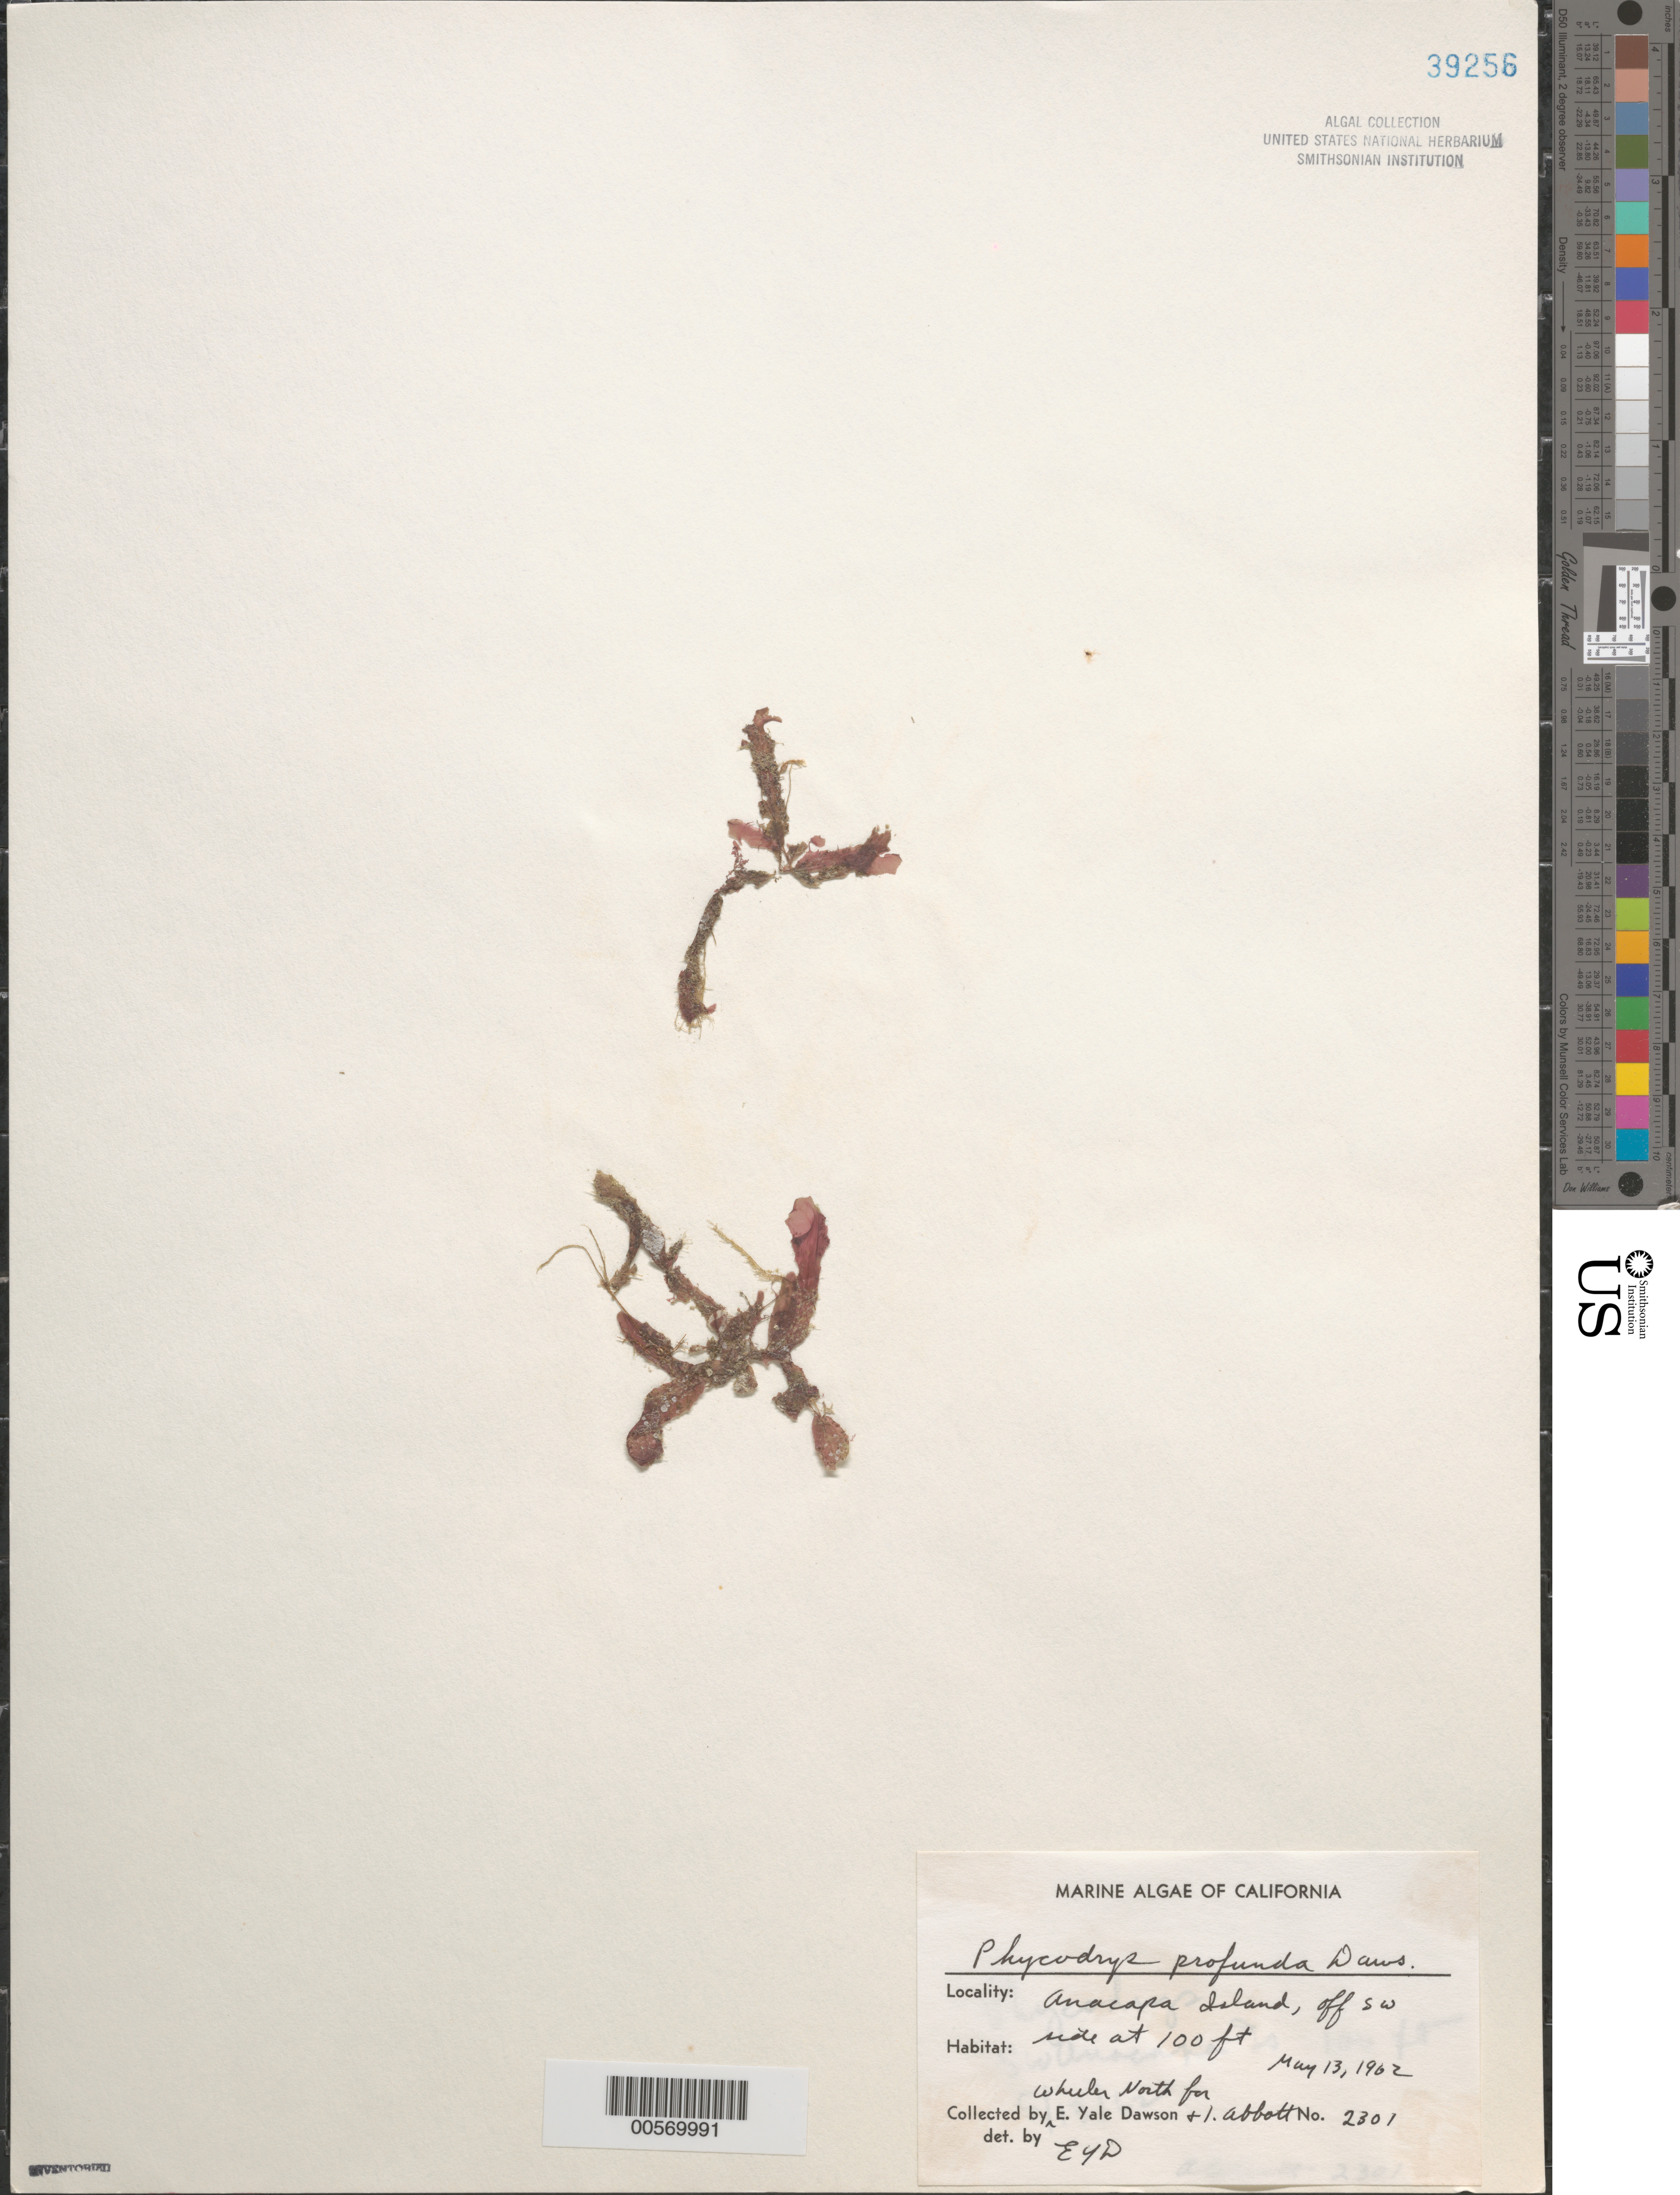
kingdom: Plantae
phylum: Rhodophyta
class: Florideophyceae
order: Ceramiales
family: Delesseriaceae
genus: Phycodrys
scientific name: Phycodrys profunda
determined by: Dawson, E. Y.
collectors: W. North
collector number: IAA 2301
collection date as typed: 13 May 1962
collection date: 1962-05-13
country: United States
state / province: California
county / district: Ventura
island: Anacapa Island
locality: Off southwest side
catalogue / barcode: US 39256